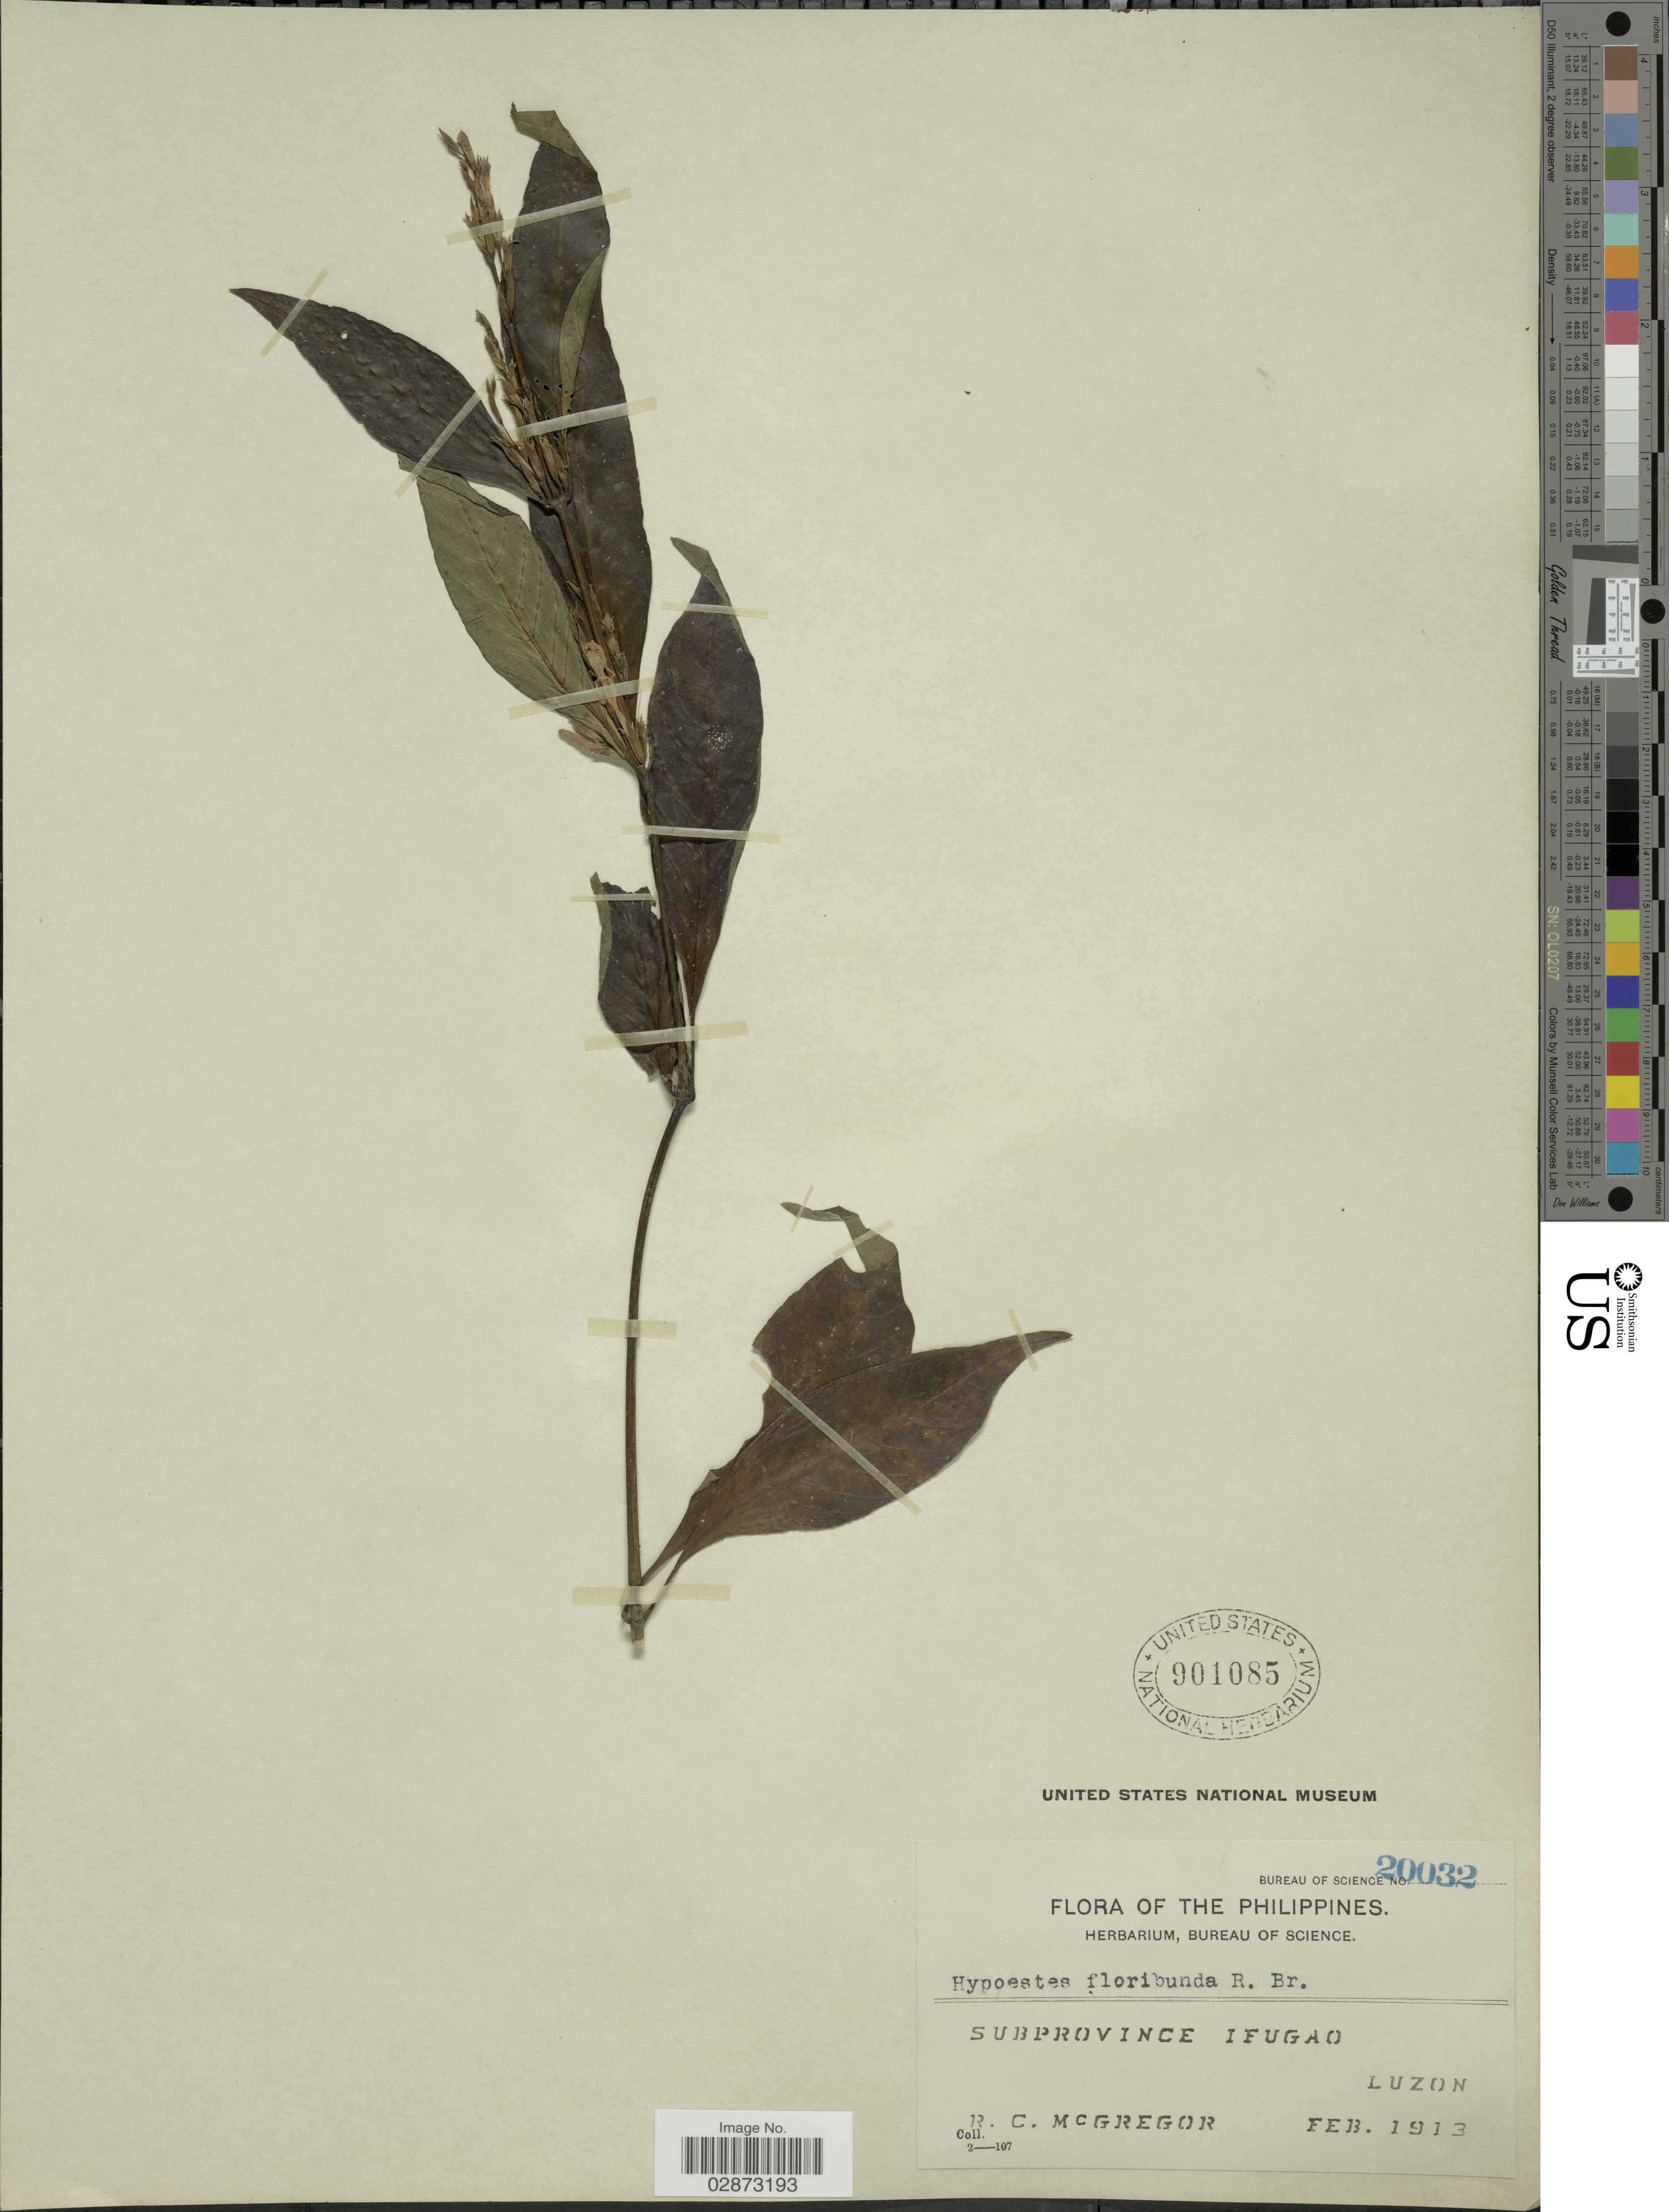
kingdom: Plantae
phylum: Tracheophyta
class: Magnoliopsida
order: Lamiales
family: Acanthaceae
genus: Hypoestes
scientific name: Hypoestes floribunda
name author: R. Br.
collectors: R. C. McGregor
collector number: Bureau of Science 20032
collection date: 1913-02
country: Philippines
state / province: Cordillera (Administrative Region)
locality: Subprovince of Ifugao. Luzon.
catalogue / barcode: US 901085